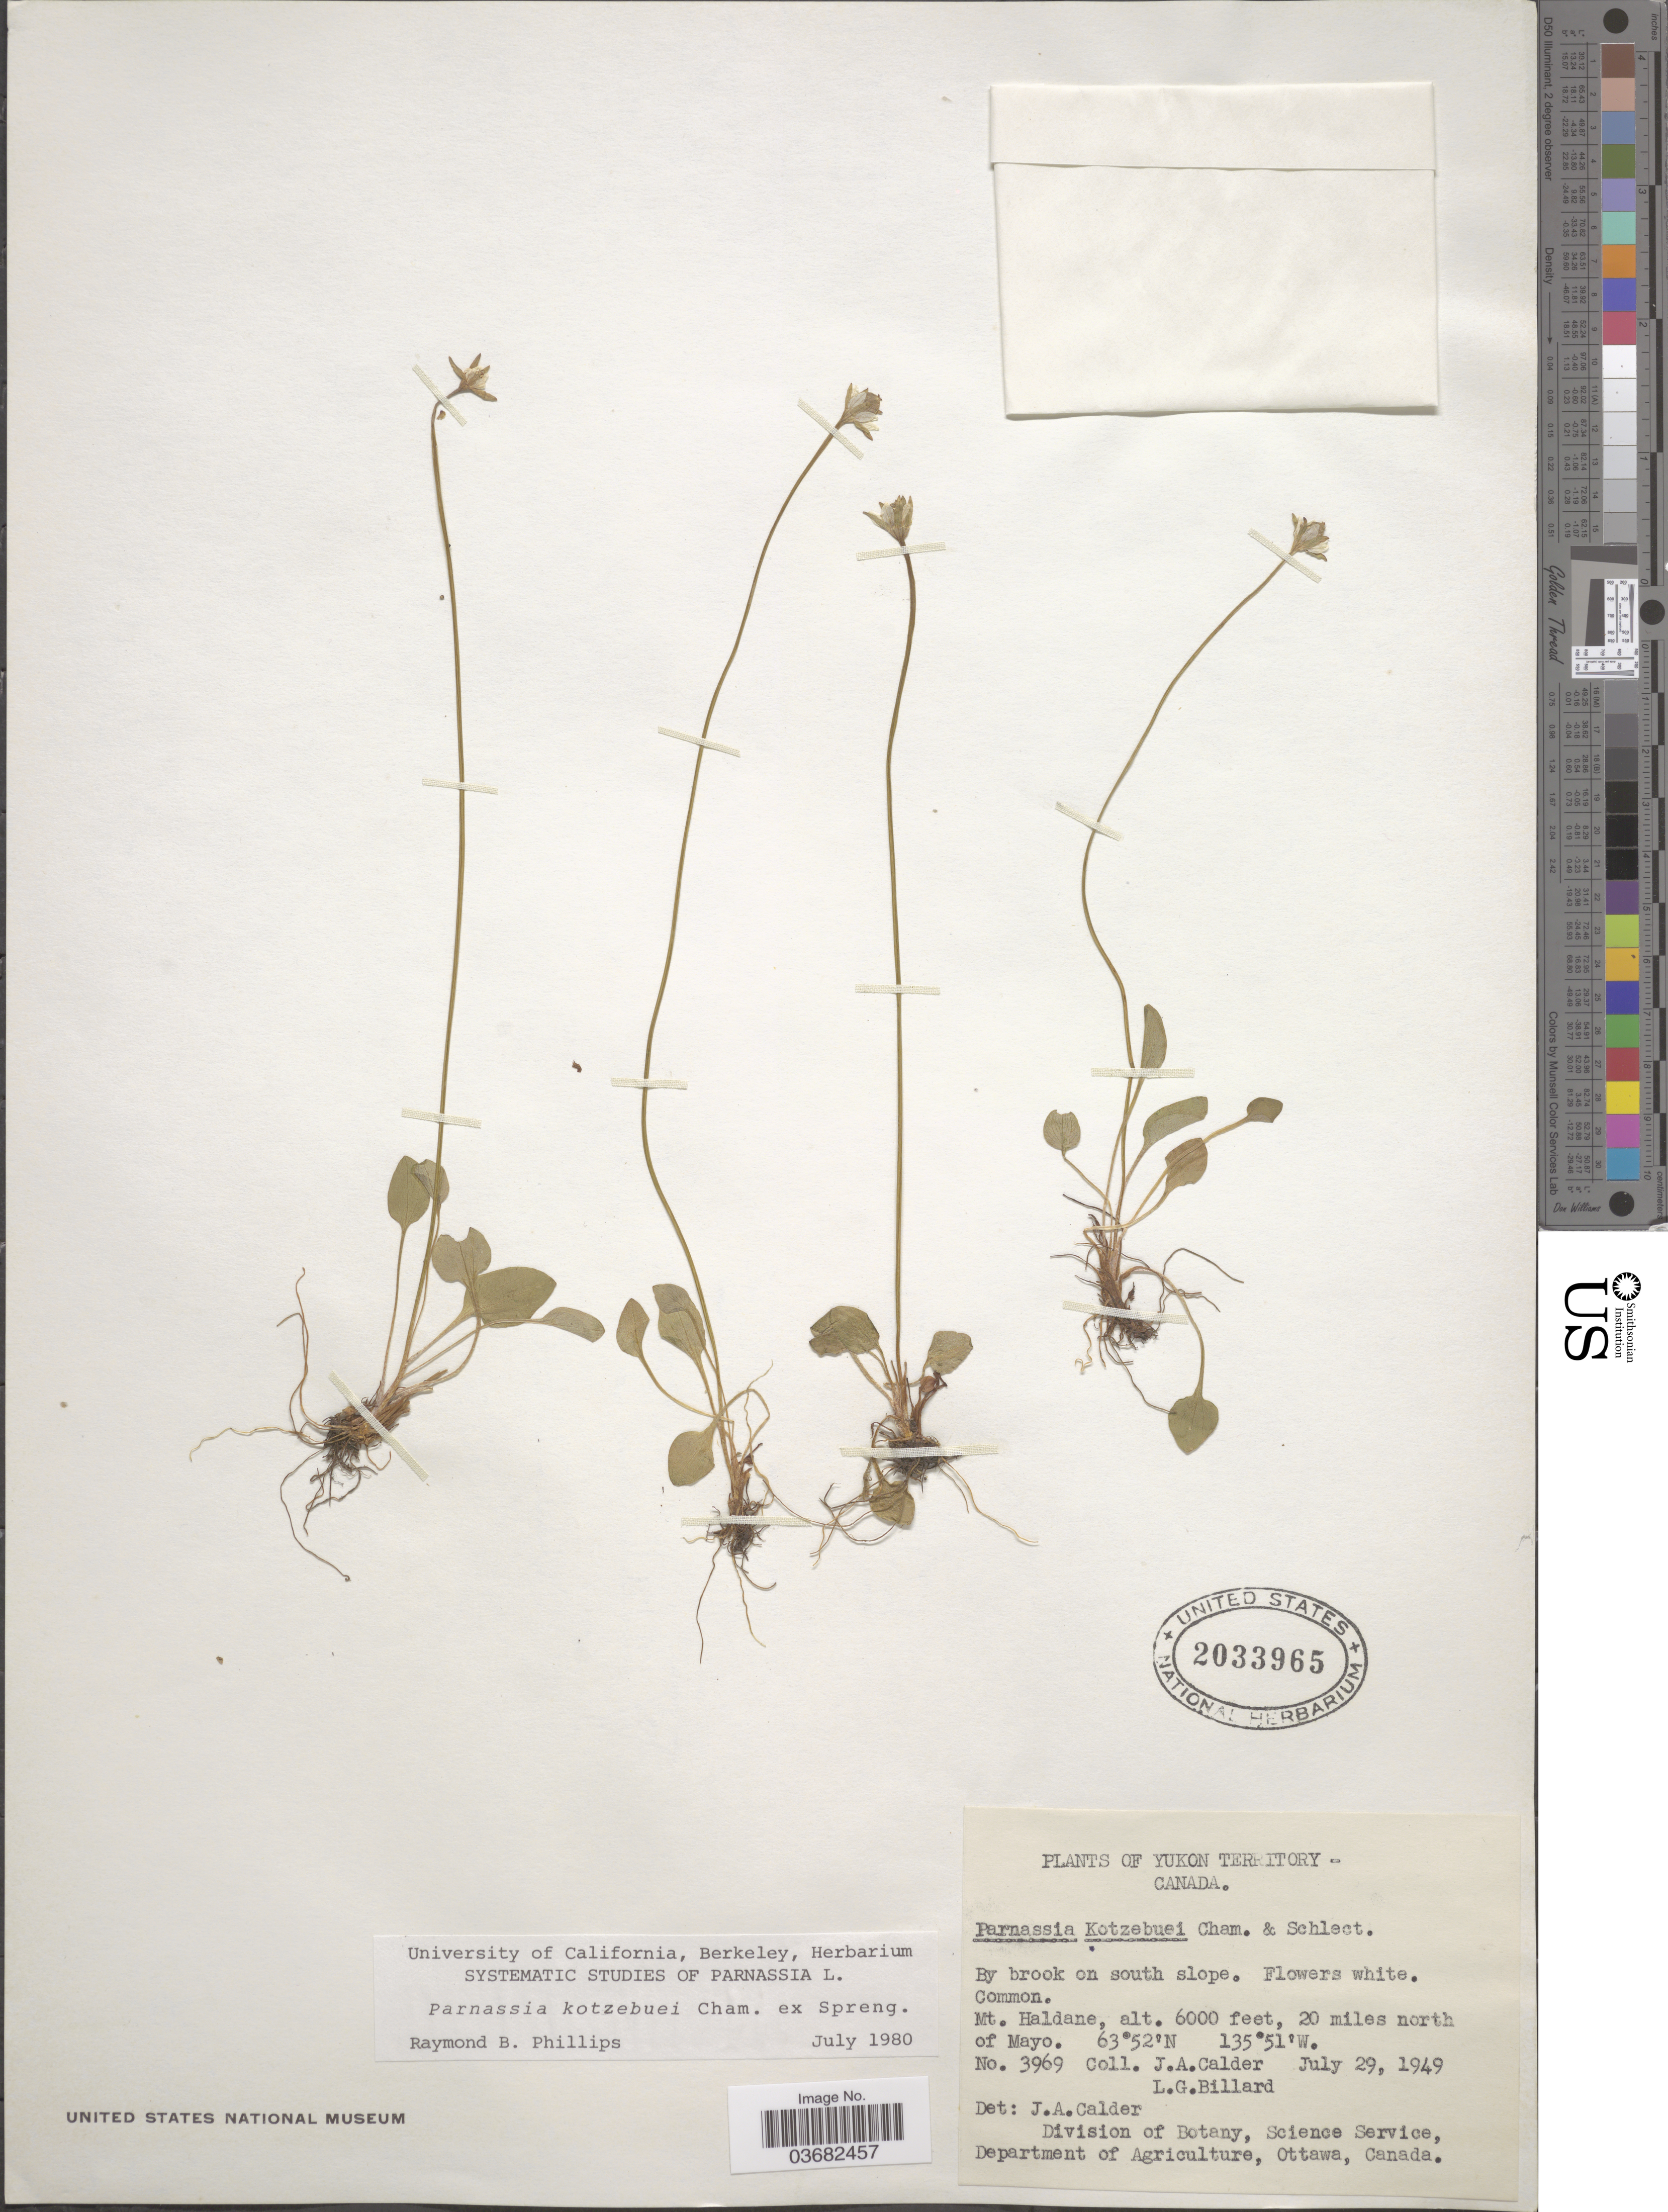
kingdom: Plantae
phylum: Tracheophyta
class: Magnoliopsida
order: Celastrales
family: Parnassiaceae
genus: Parnassia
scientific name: Parnassia kotzebuei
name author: Cham. ex Spreng.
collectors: J. A. Calder & L. Billard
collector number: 3969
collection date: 1949-07-29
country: Canada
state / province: Yukon Territory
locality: By brook on south slope. Mt. Haldane, 20 miles north of Mayo.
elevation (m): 1829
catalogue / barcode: US 2033965